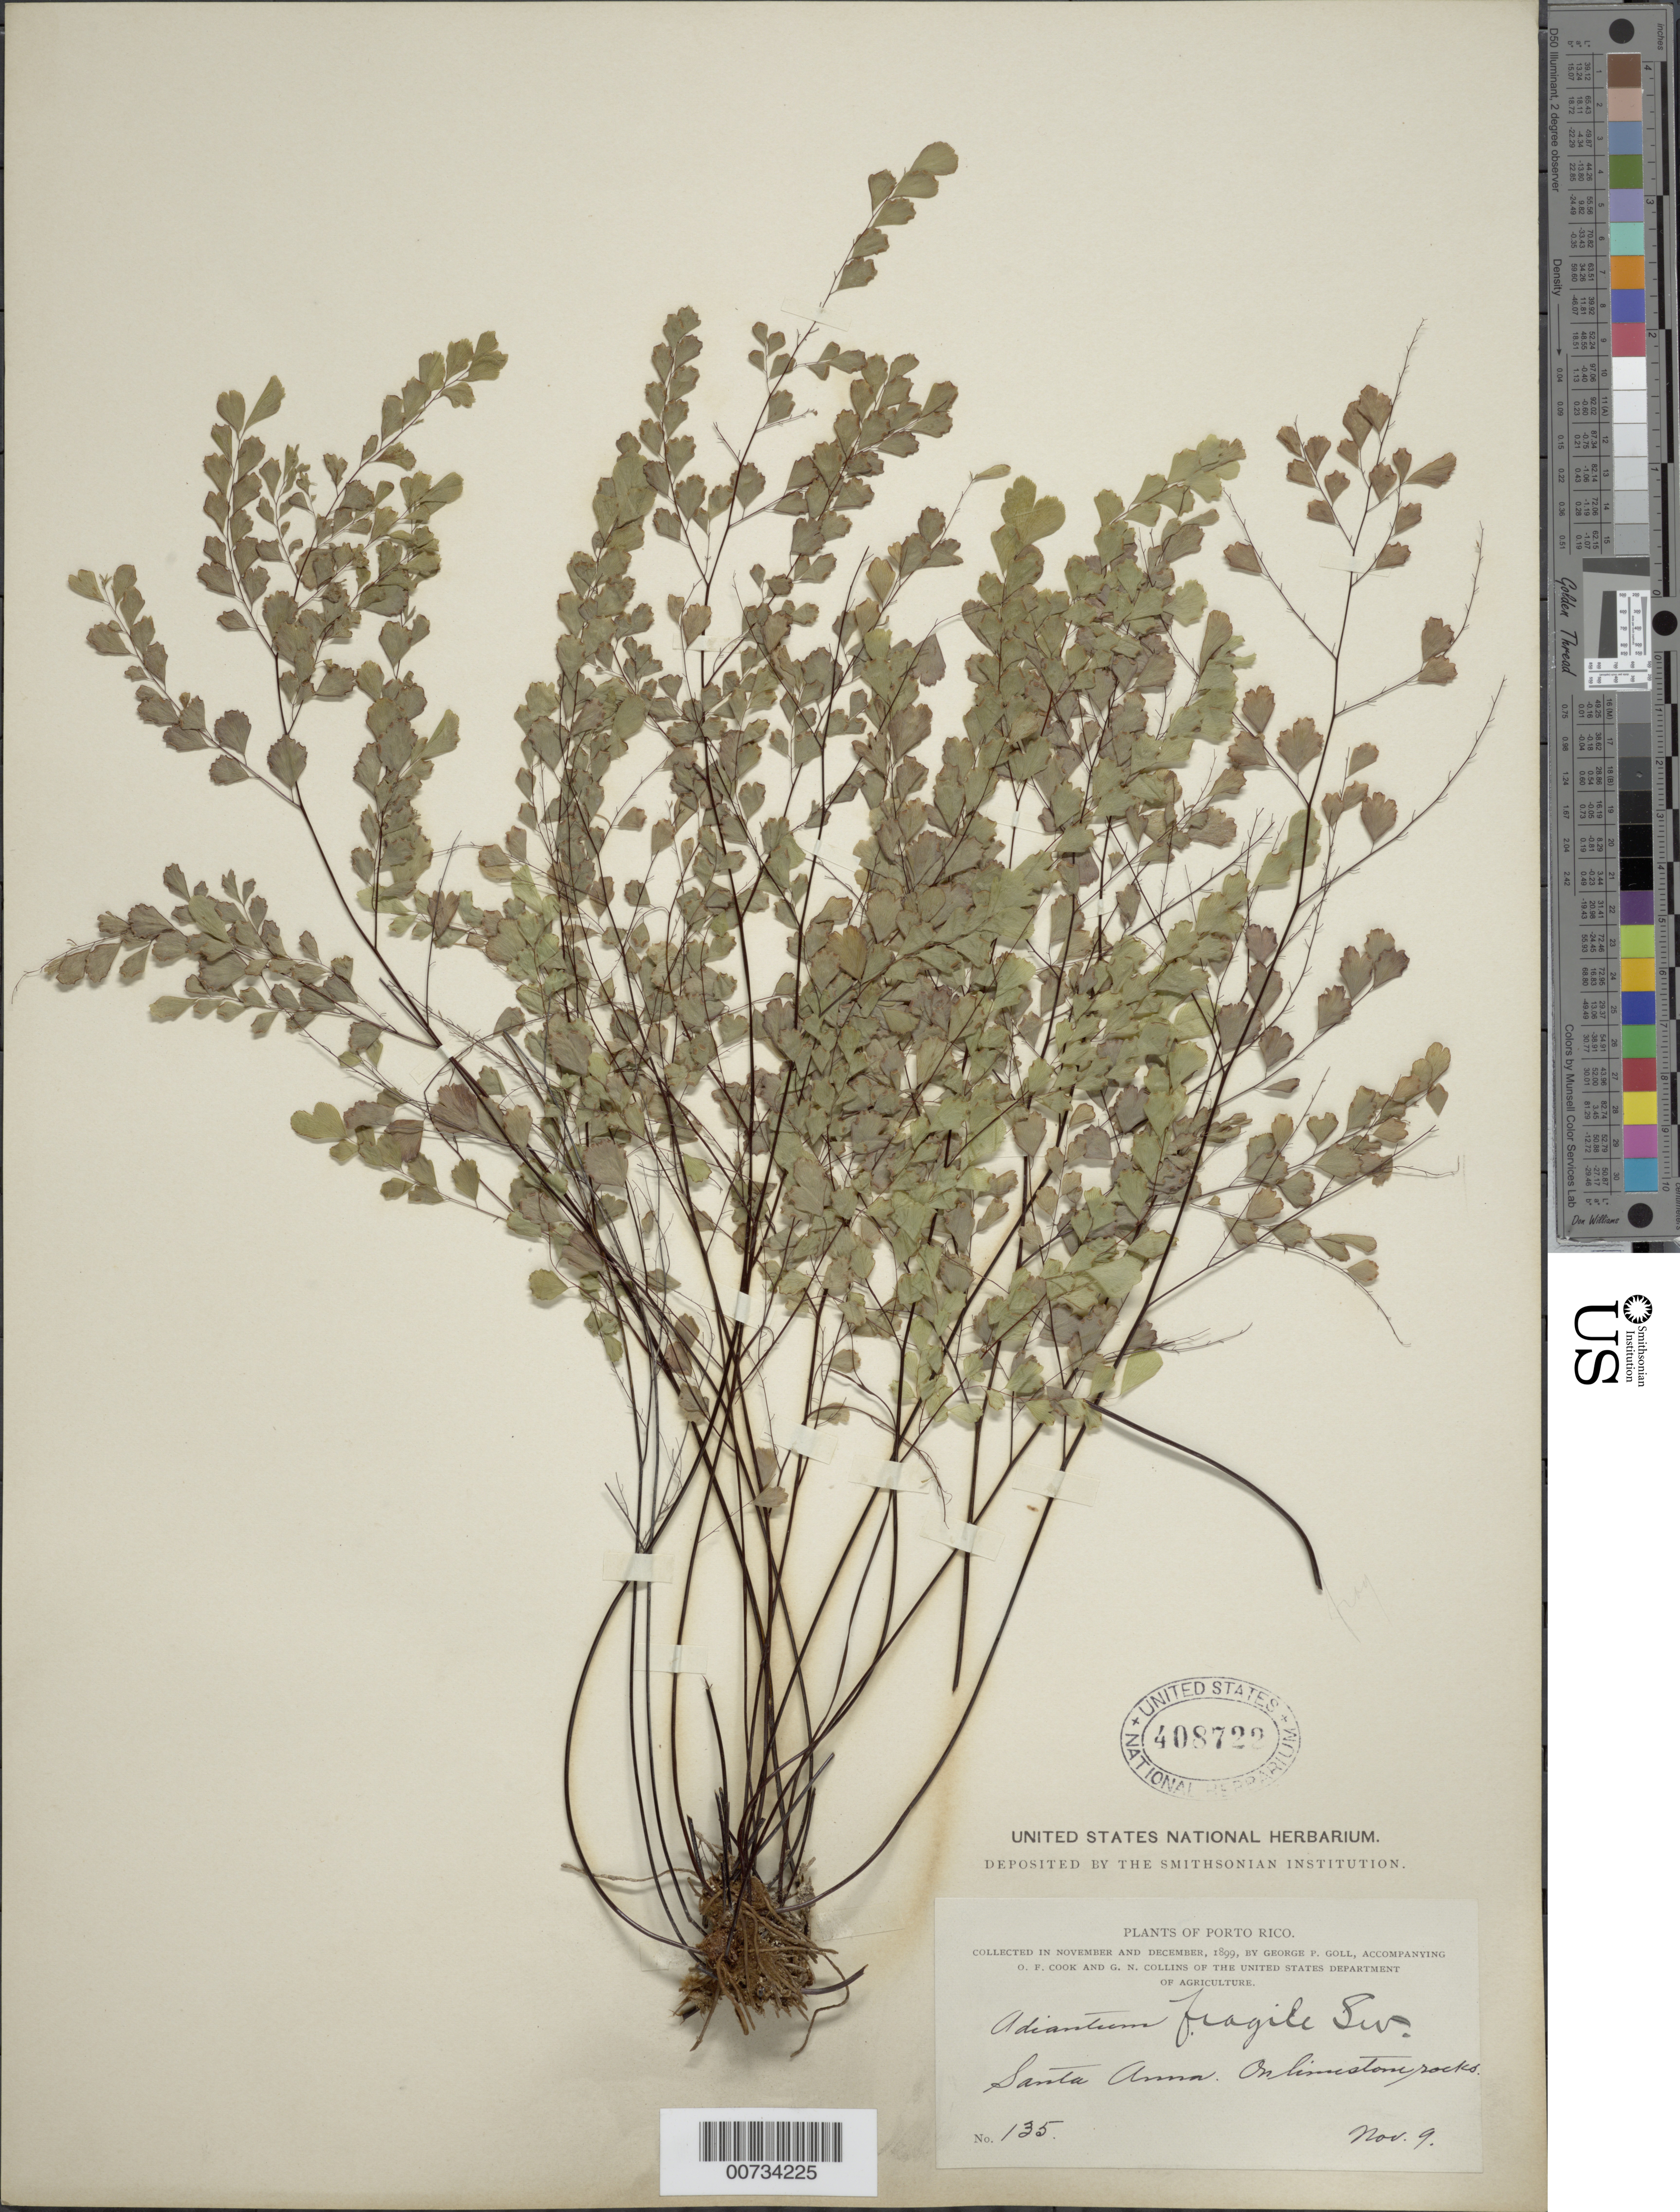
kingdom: Plantae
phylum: Tracheophyta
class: Polypodiopsida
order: Polypodiales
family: Pteridaceae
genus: Adiantum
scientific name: Adiantum fragile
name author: Sw.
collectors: G. Goll, O. F. Cook & G. N. Collins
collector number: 135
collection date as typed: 09 Nov 1899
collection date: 1899-11-09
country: Puerto Rico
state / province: San Juan (?)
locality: Santa Anna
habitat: On limestone rocks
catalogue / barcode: US 408722